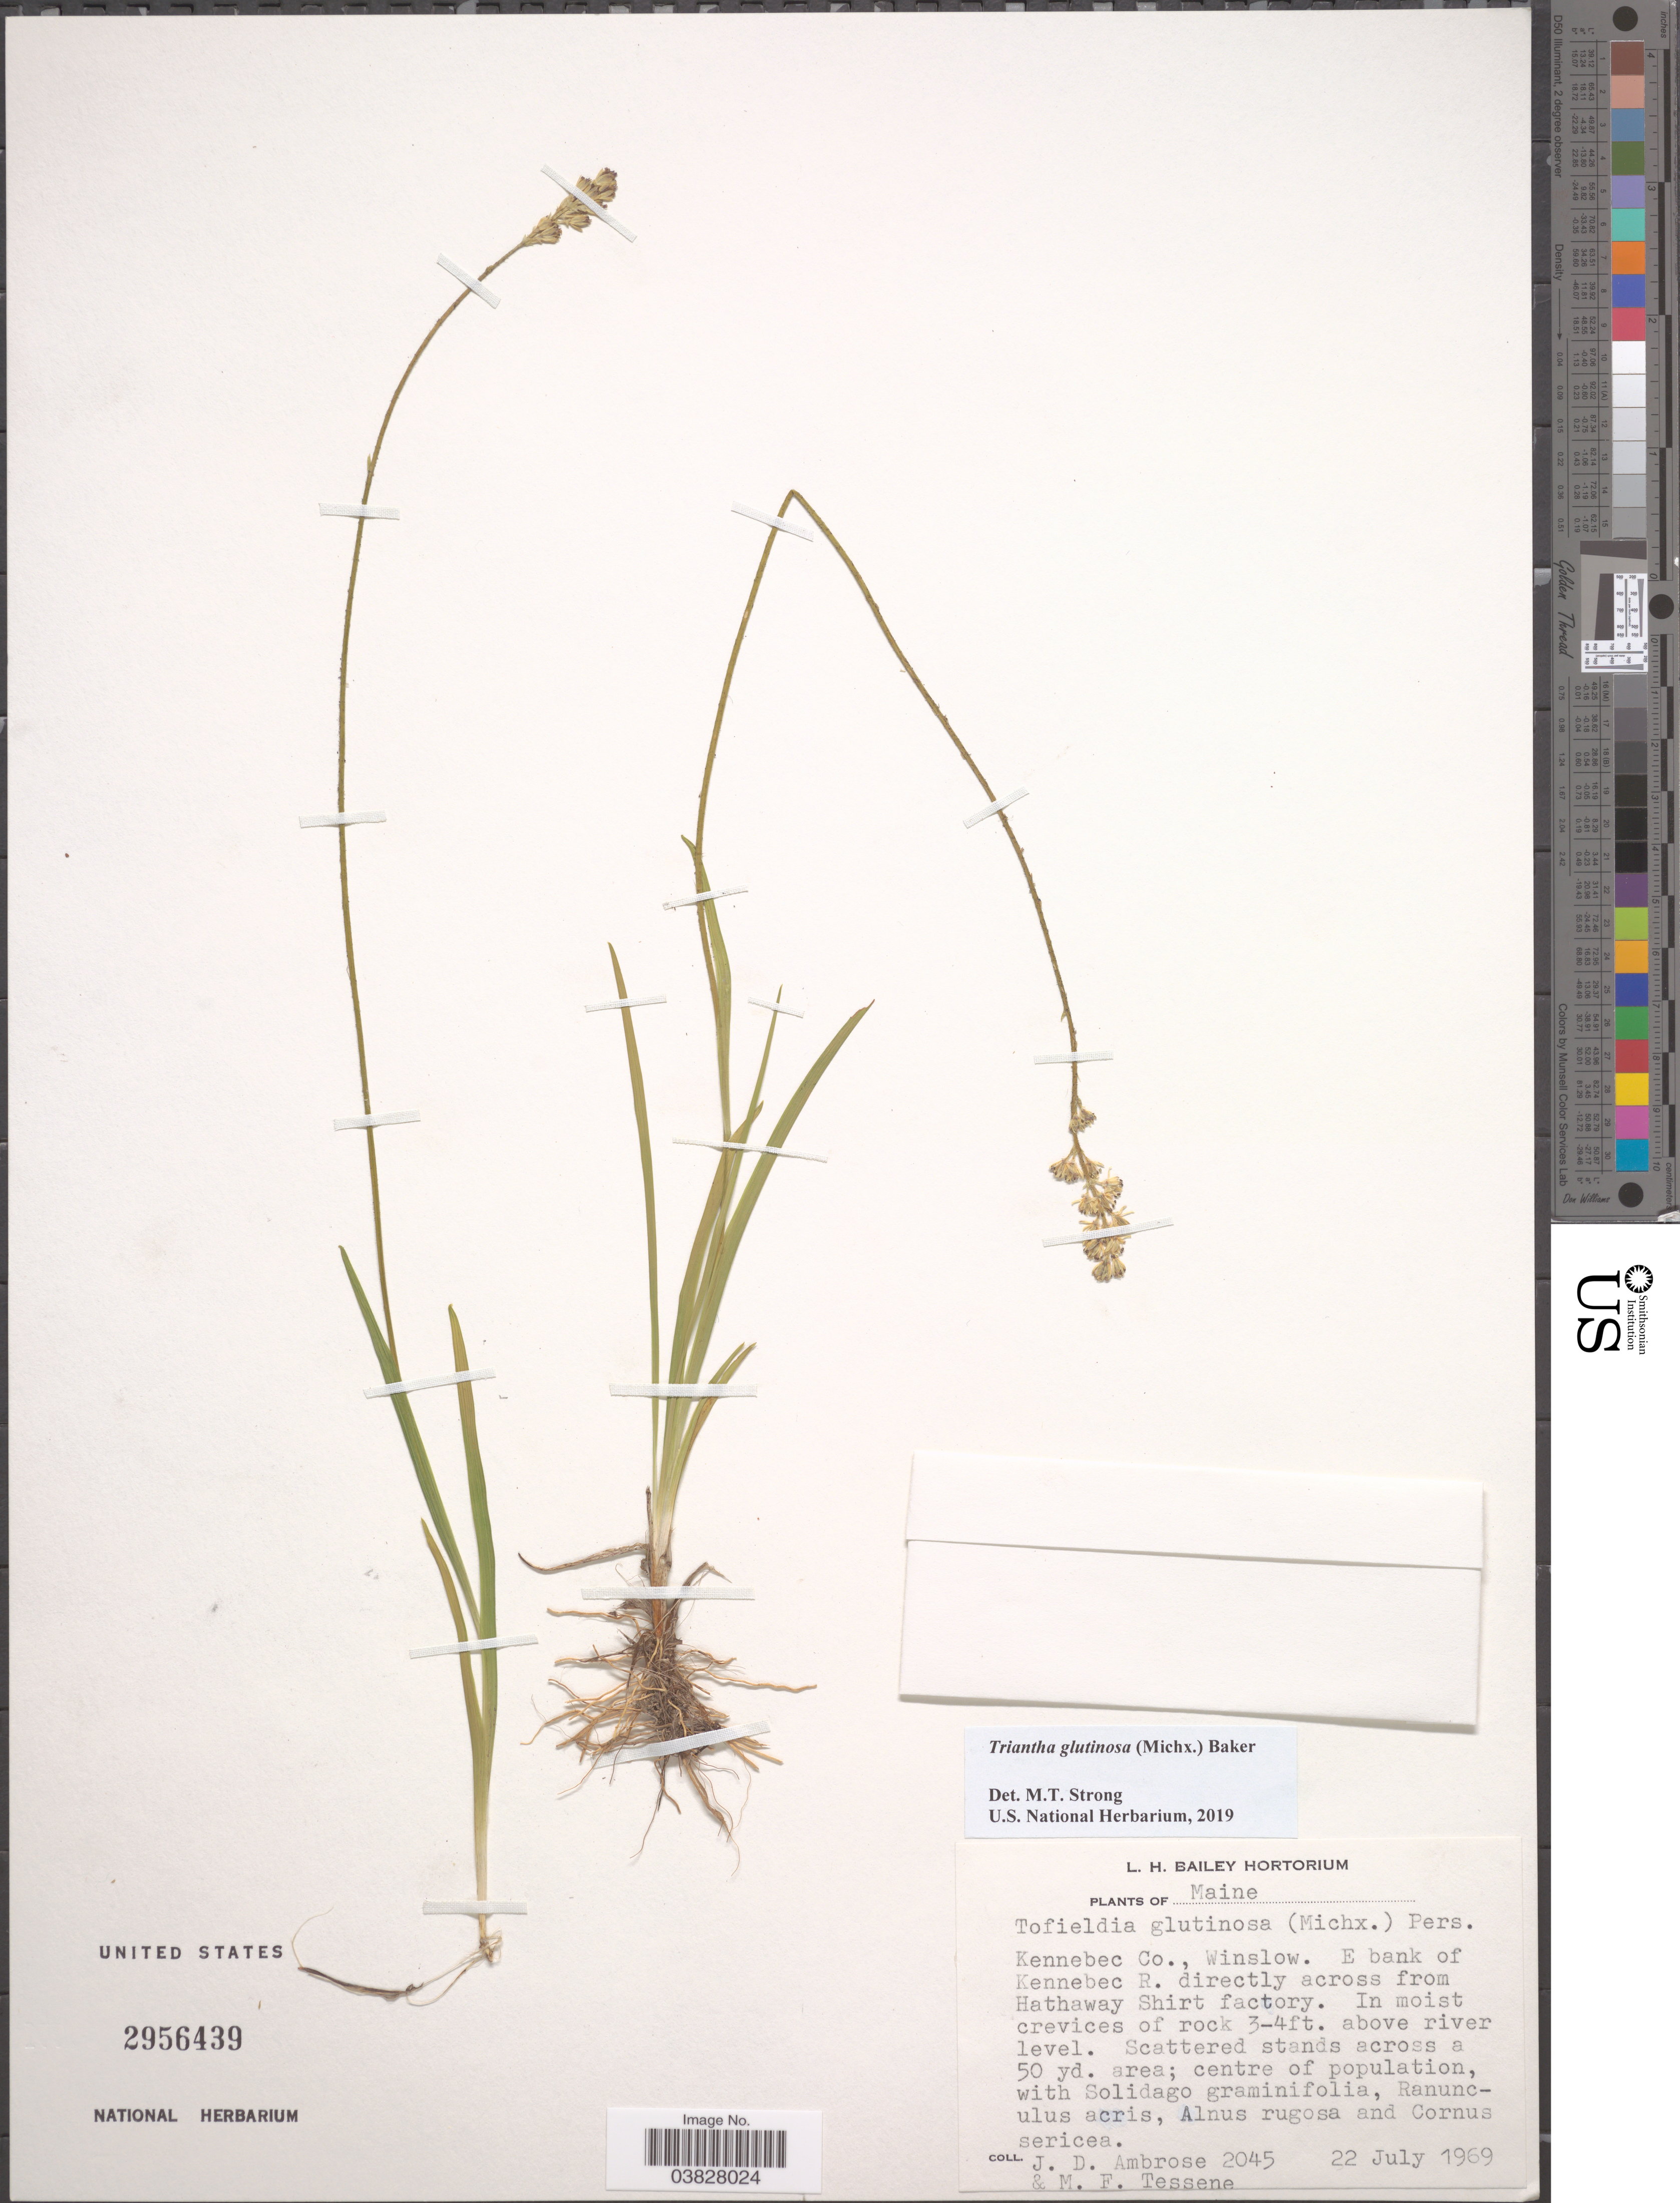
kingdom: Plantae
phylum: Tracheophyta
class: Liliopsida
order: Alismatales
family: Tofieldiaceae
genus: Triantha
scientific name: Triantha glutinosa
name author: (Michx.) Baker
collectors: J. D. Ambrose & M. Tessene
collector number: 2045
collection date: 1969-07-22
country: United States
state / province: Maine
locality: Kennebec Co., Winslow. E. bank of Kennebec R. directly across from Hathaway Shirt factory. Across a 50 yd. area; center of population.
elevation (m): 1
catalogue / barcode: US 2956439